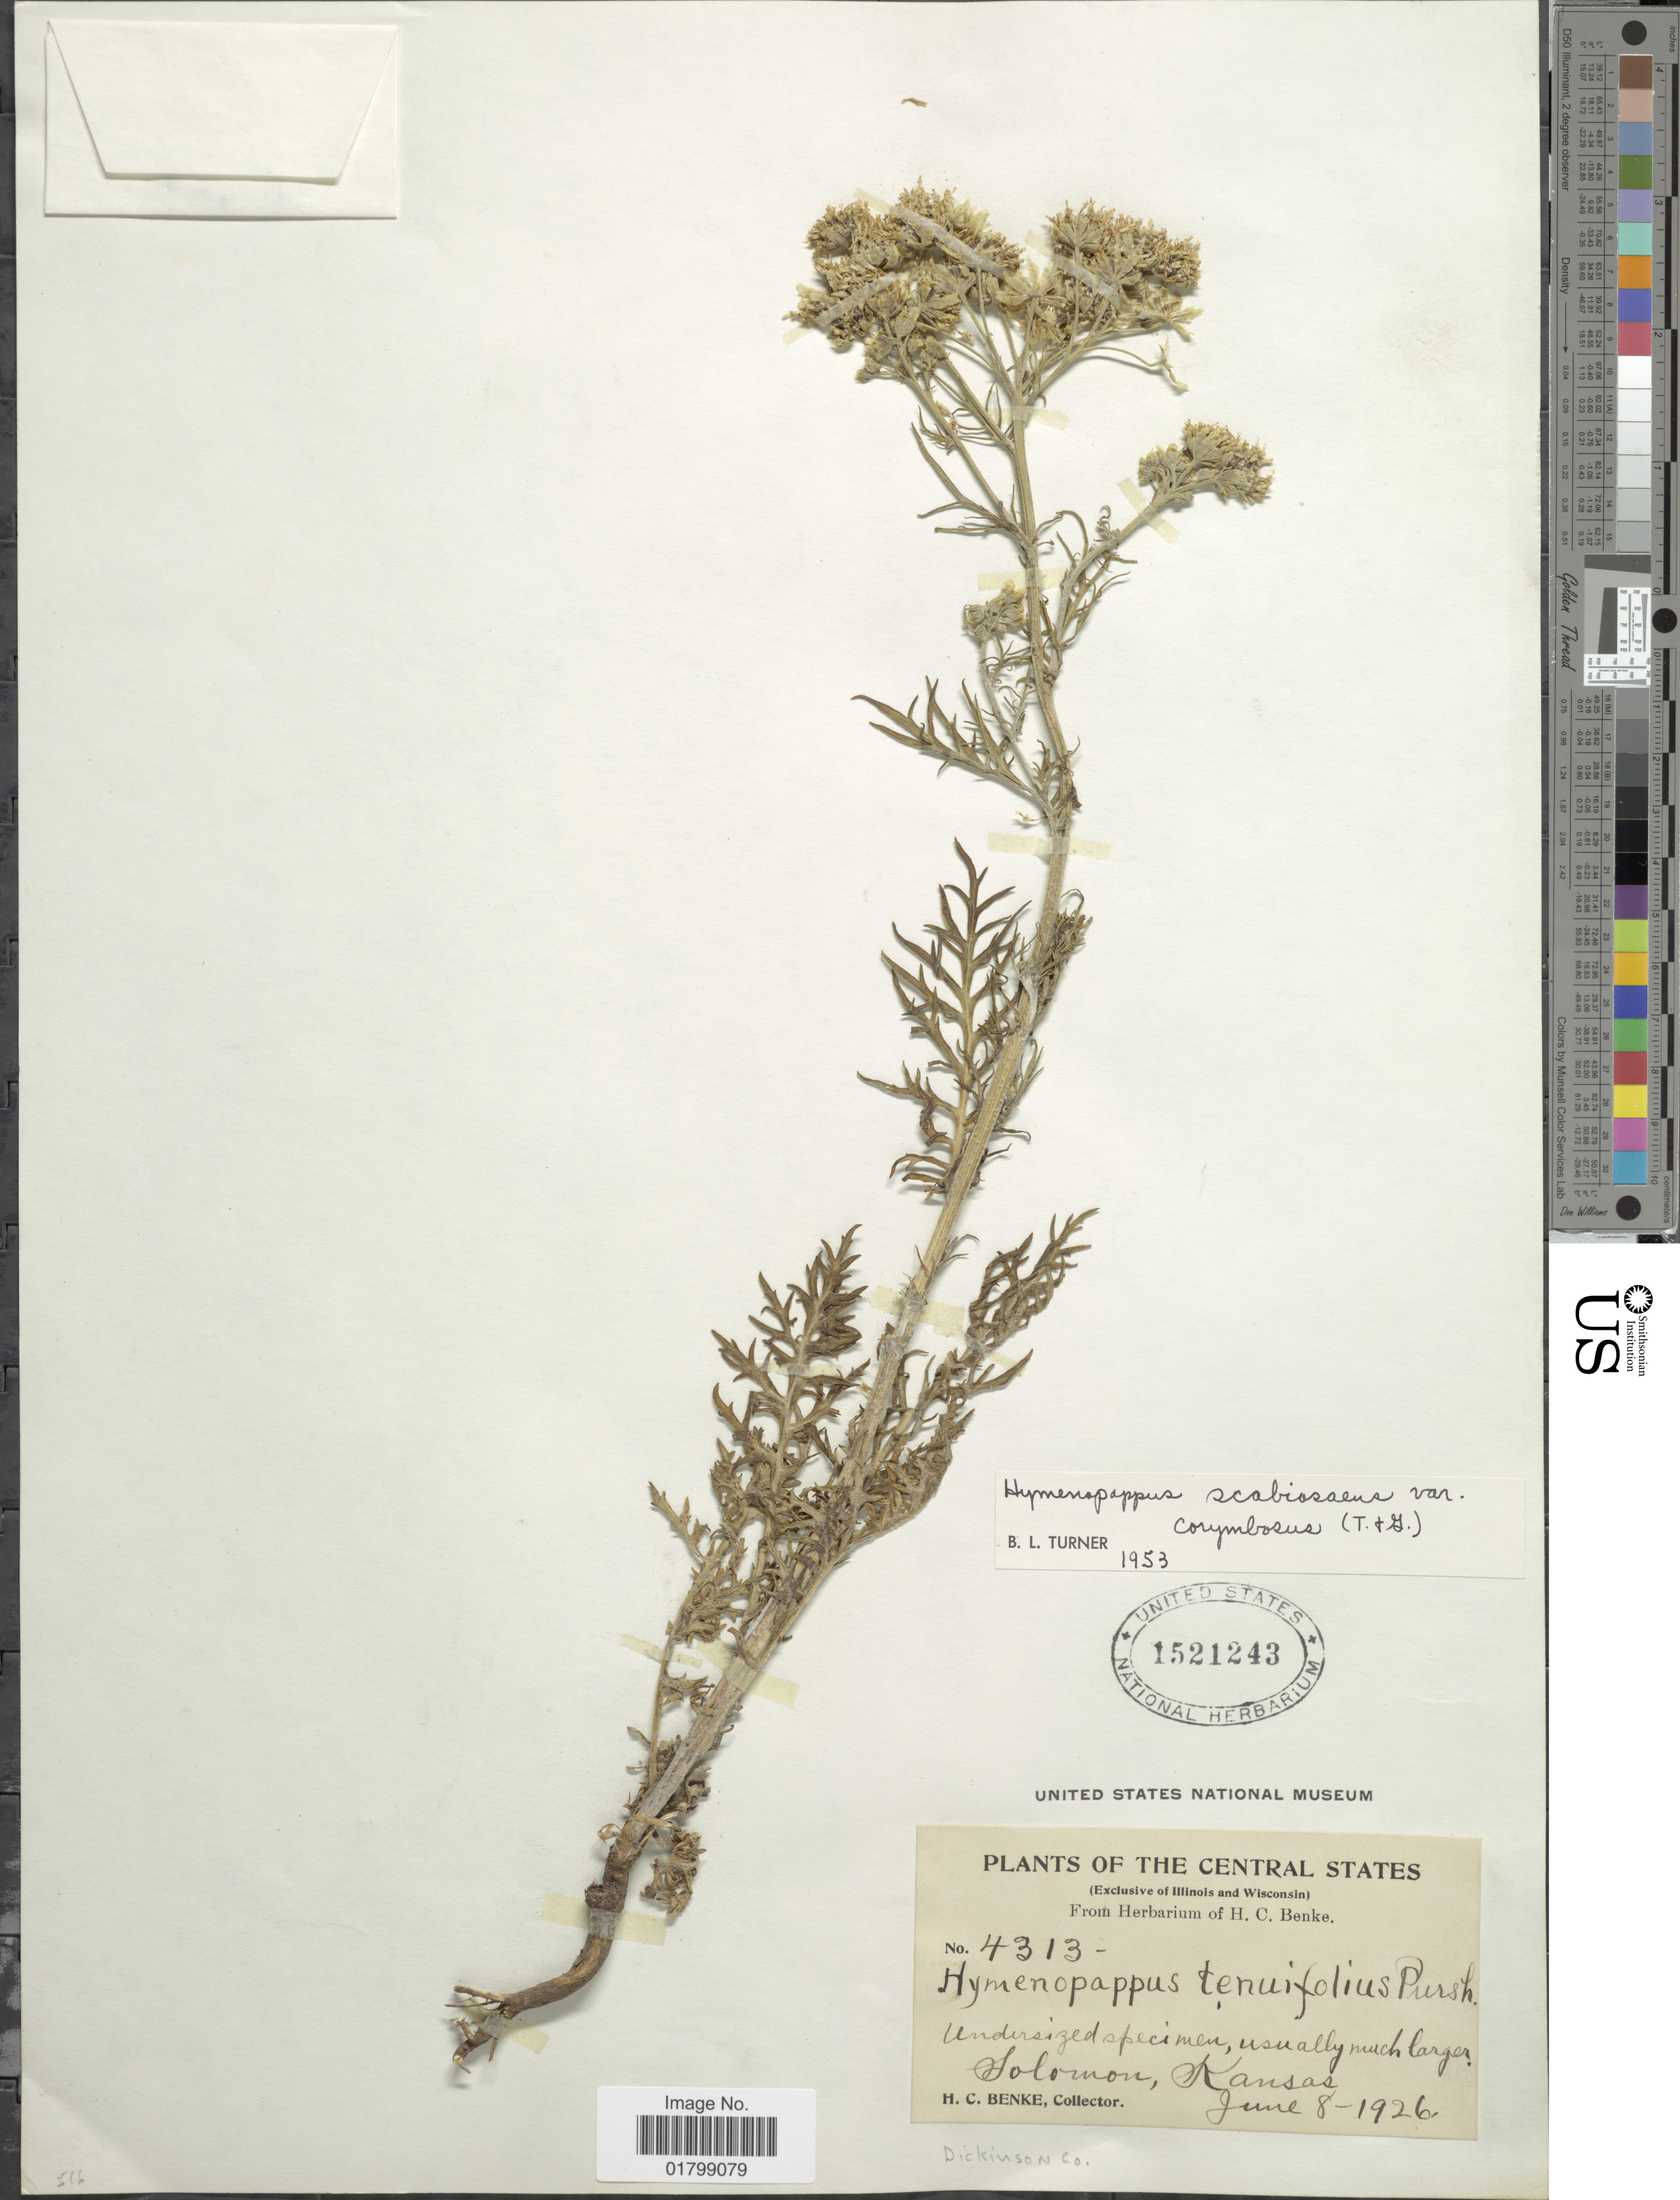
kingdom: Plantae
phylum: Tracheophyta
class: Magnoliopsida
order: Asterales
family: Asteraceae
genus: Hymenopappus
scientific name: Hymenopappus scabiosaeus var. corymbosus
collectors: H. Benke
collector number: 4313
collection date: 1926-06-08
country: United States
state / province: Kansas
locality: Central States, Solomon. Dickinson Co.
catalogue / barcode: US 1521243